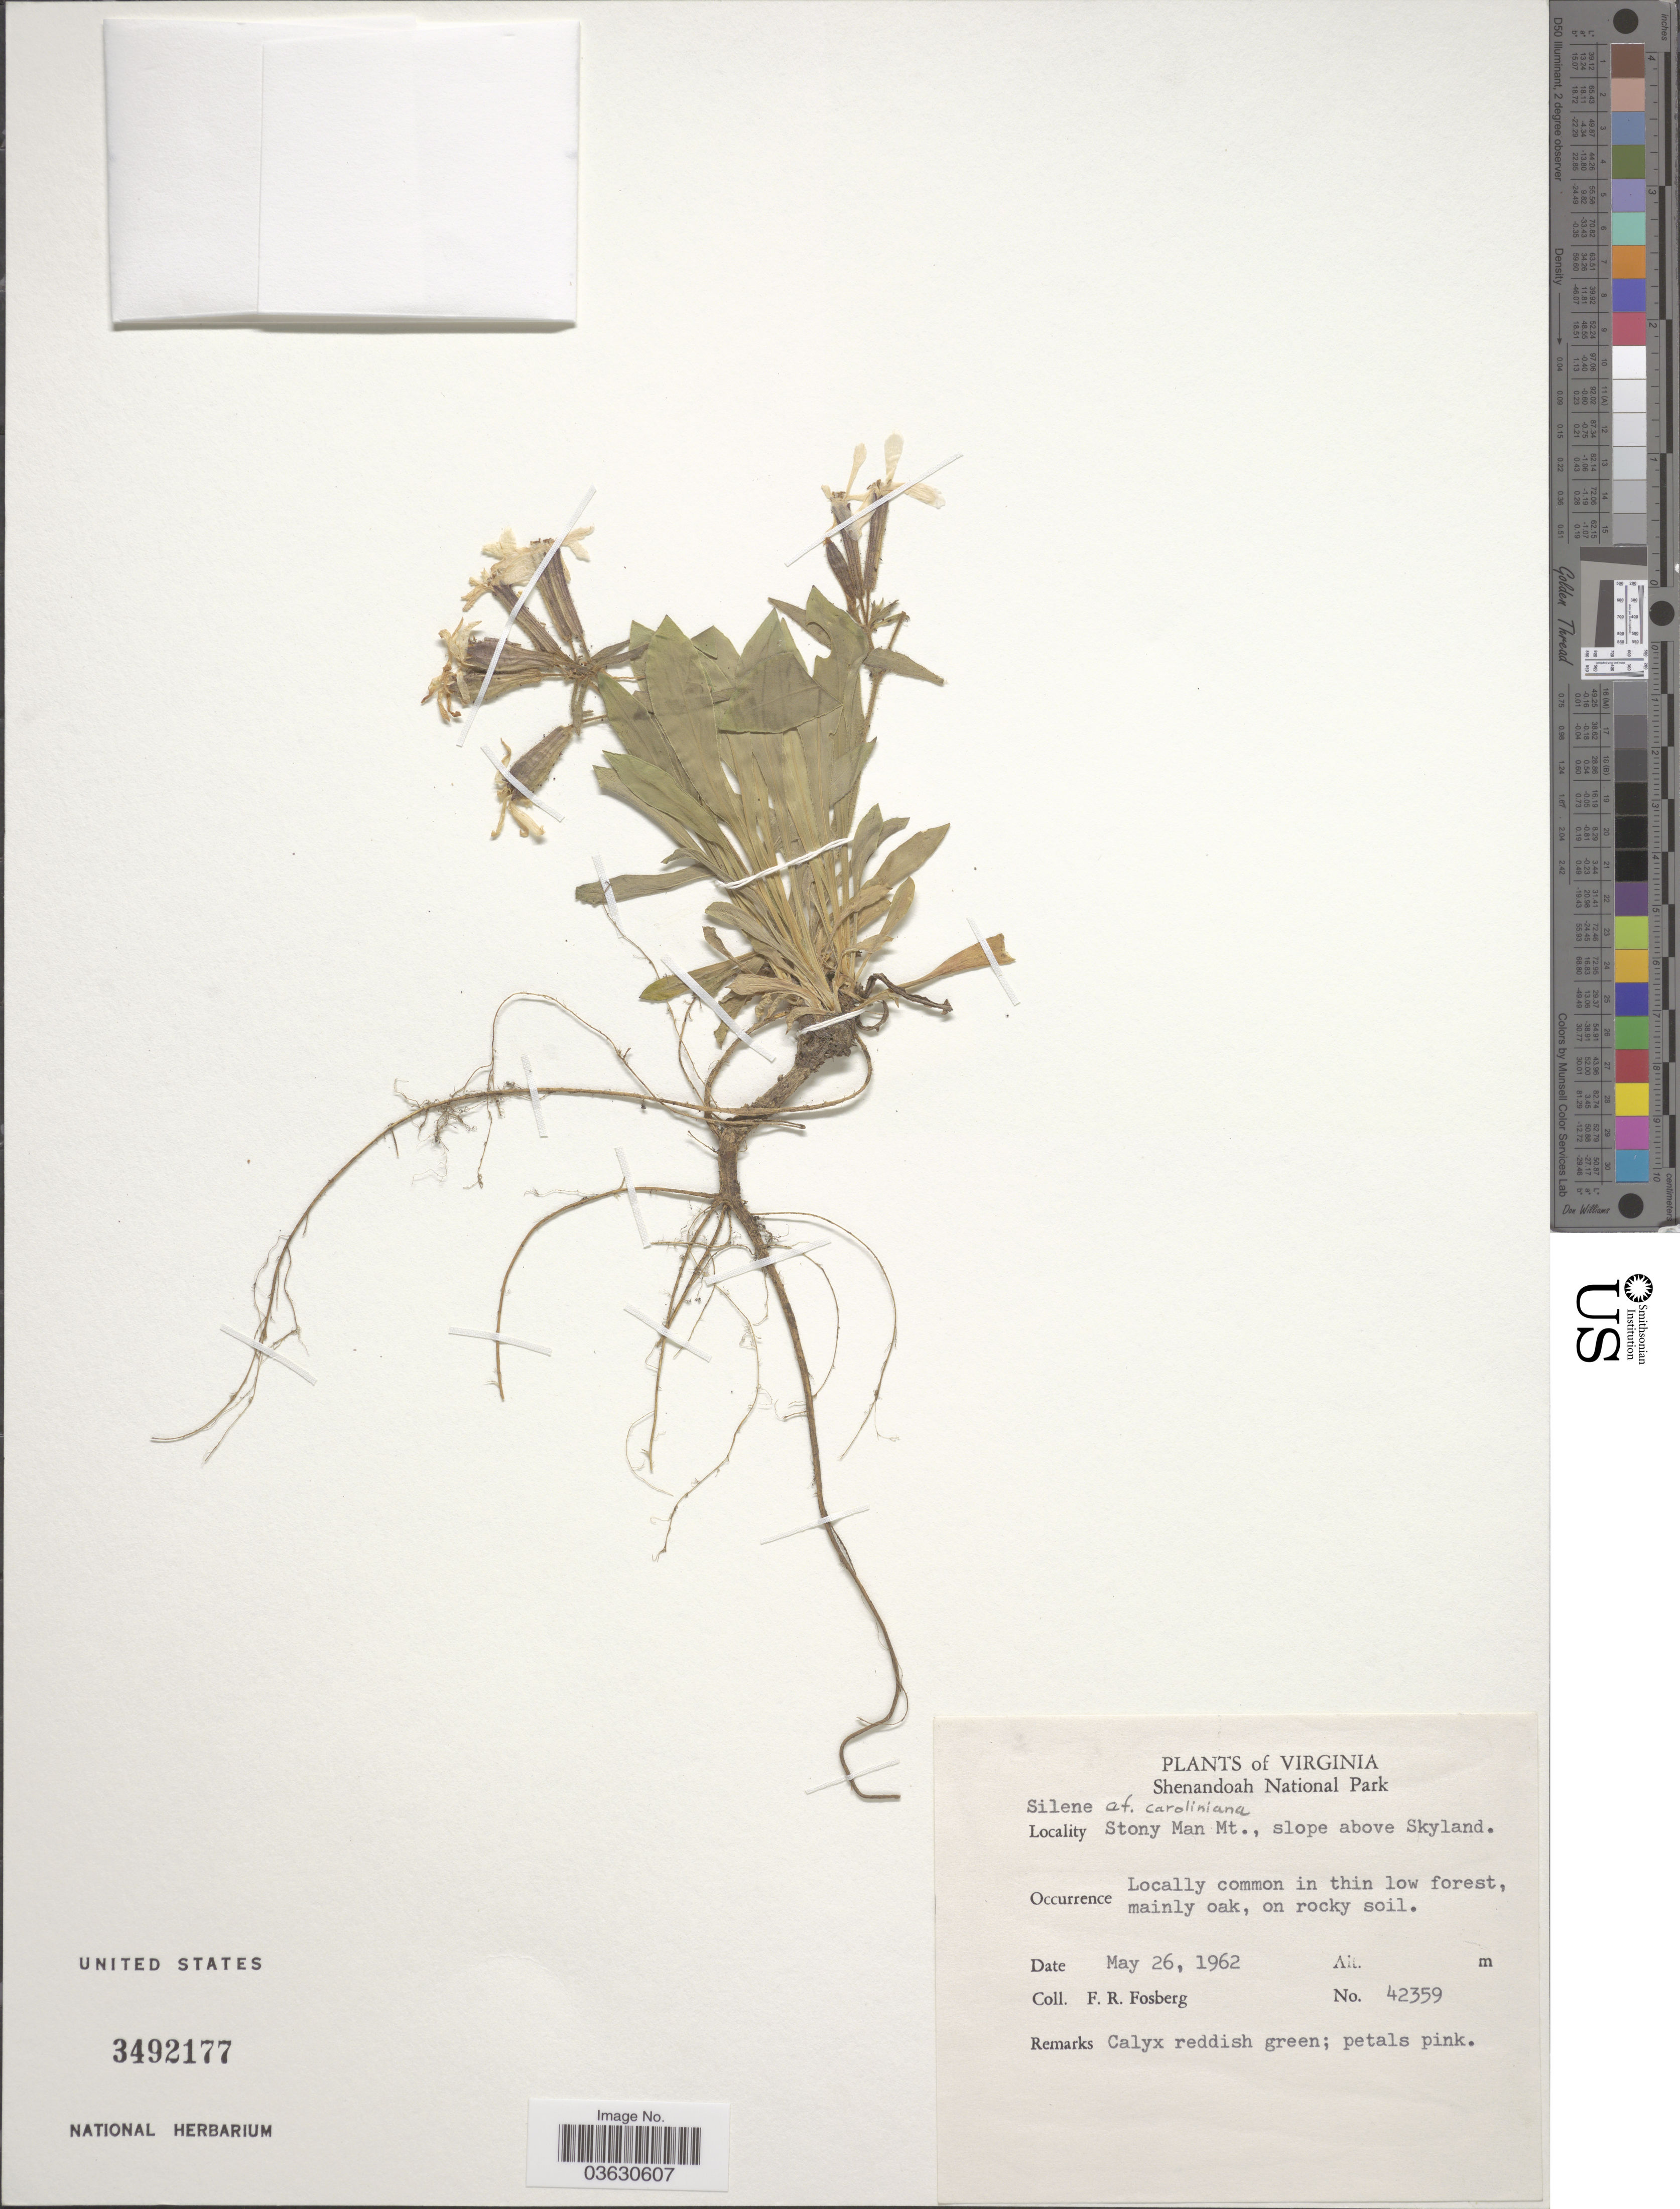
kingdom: Plantae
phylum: Tracheophyta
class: Magnoliopsida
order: Caryophyllales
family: Caryophyllaceae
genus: Silene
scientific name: Silene caroliniana var. pensylvanica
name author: (Michx.) Fernald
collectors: F. R. Fosberg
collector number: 42359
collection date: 1962-05-26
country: United States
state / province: Virginia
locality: Shenandoah National Park. Stony Man Mt., slope above Skyland.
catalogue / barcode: US 3492177